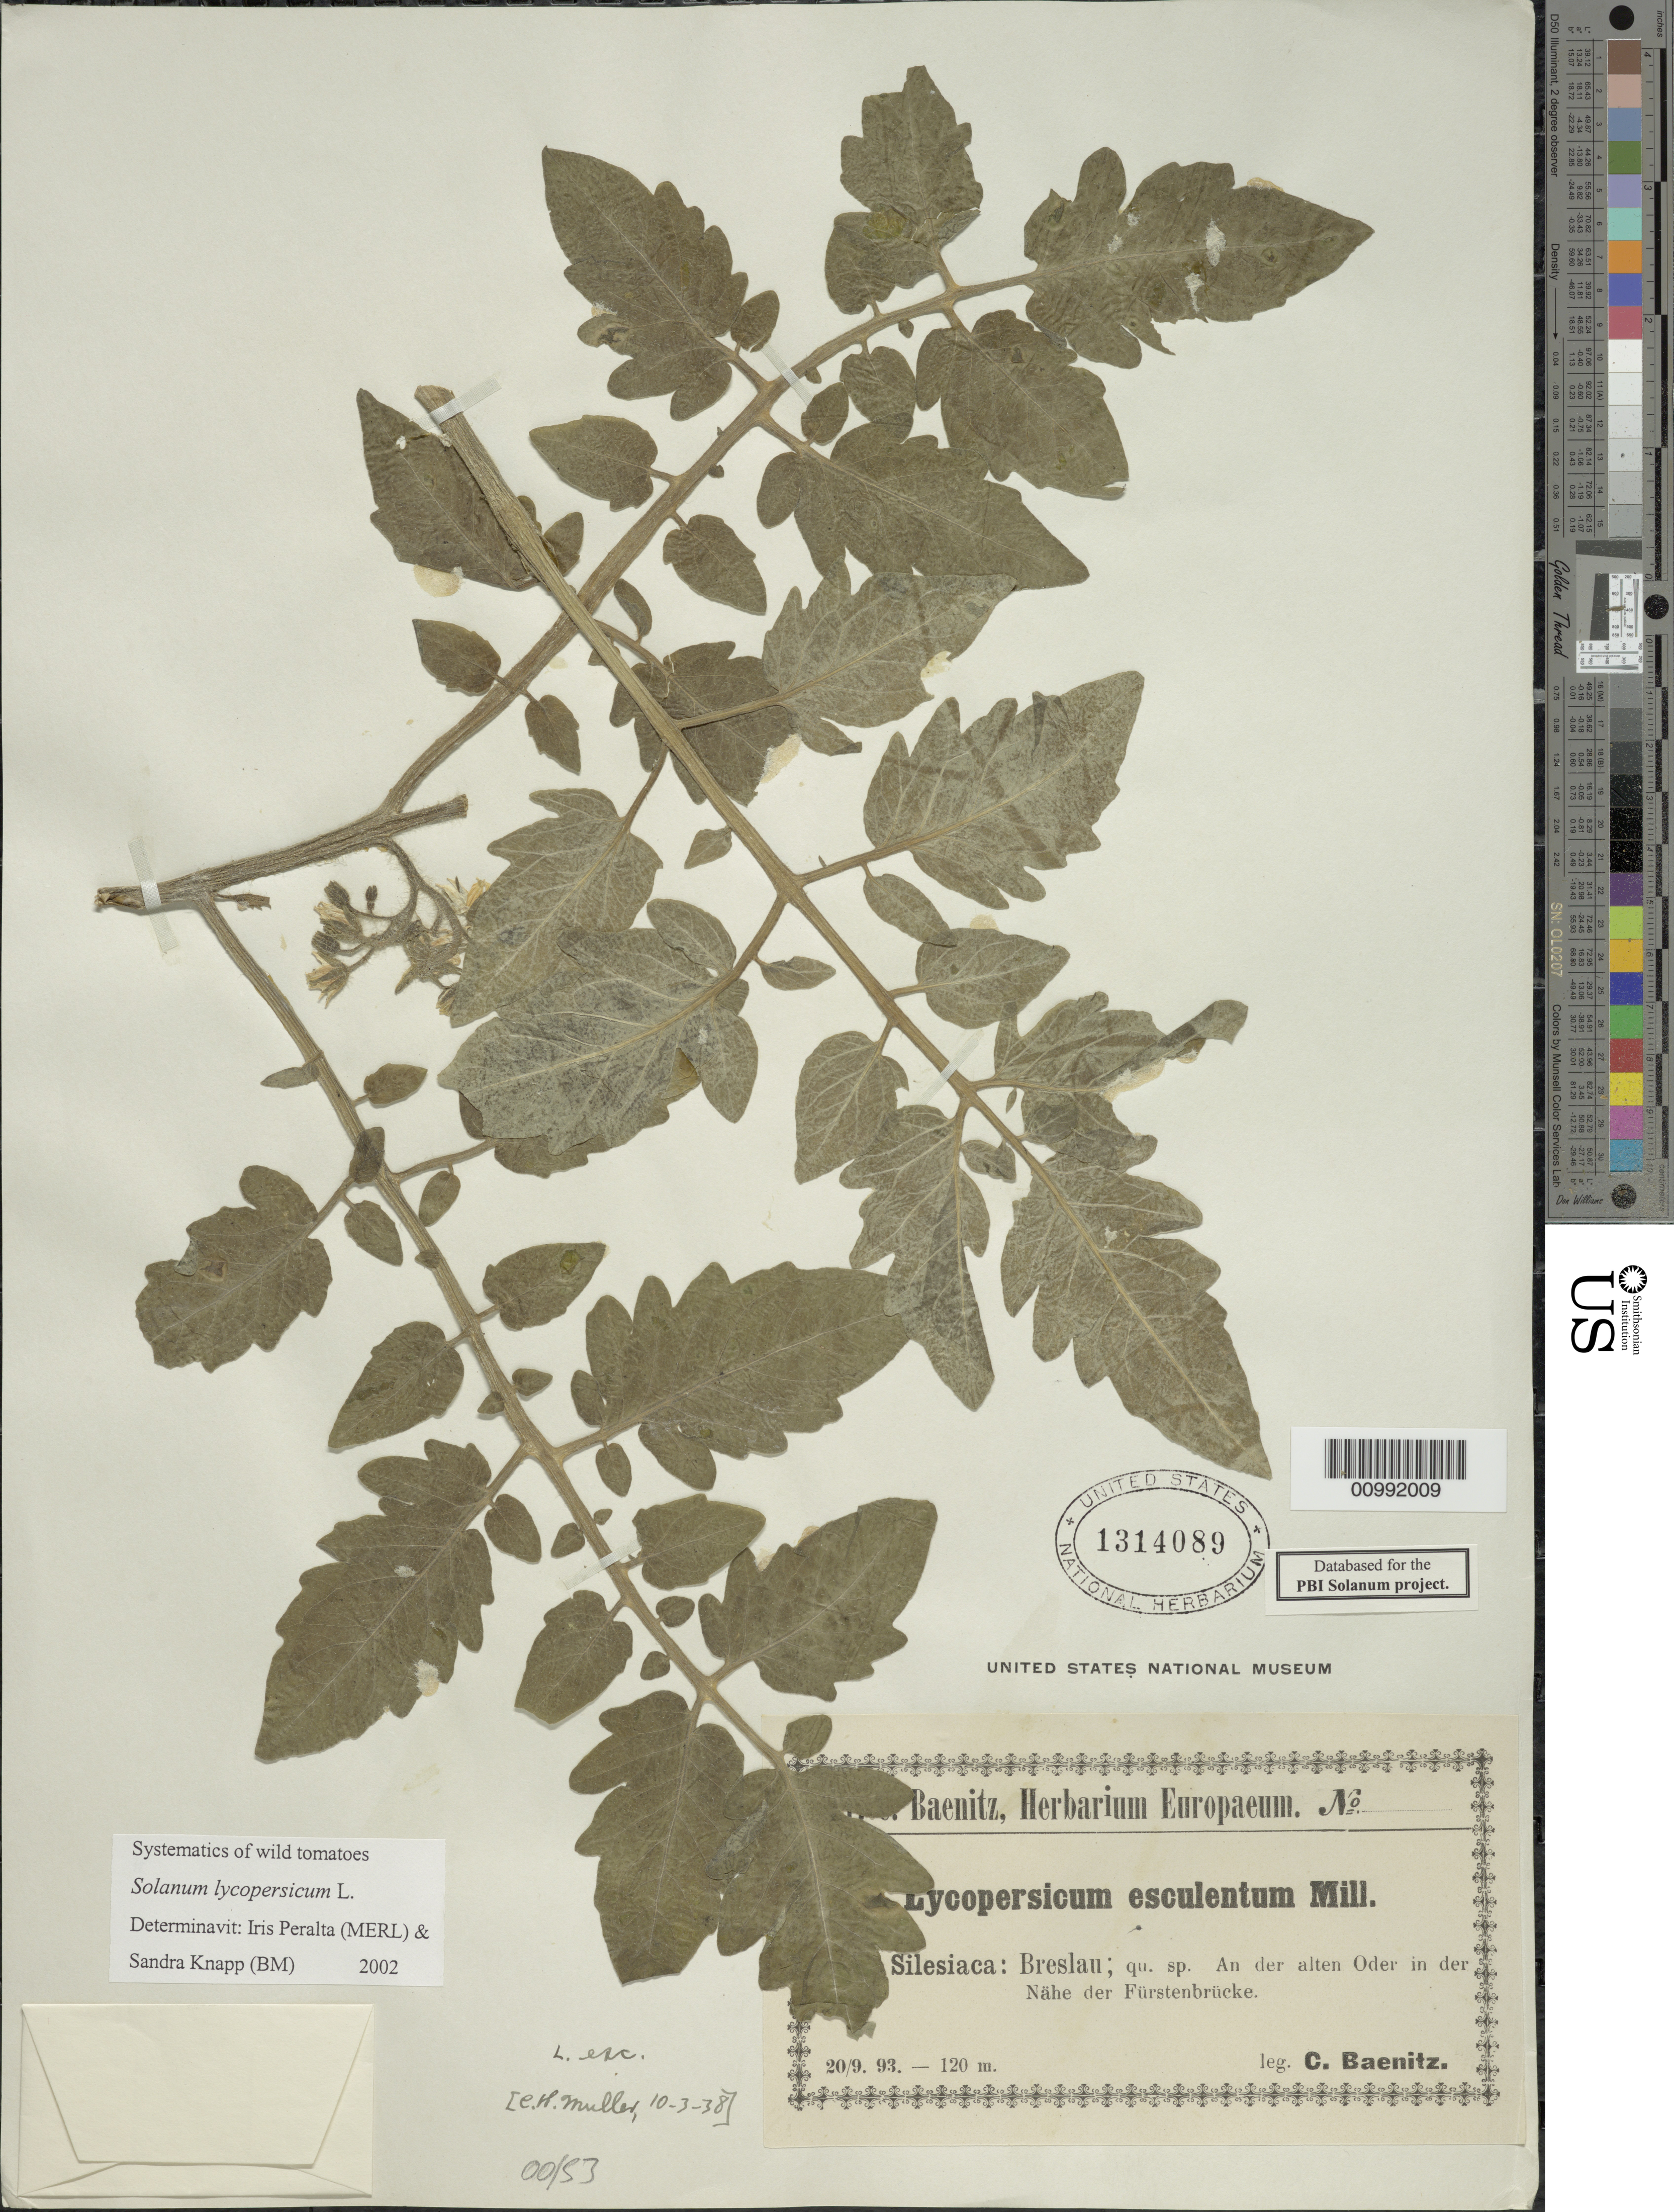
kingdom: Plantae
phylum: Tracheophyta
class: Magnoliopsida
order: Solanales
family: Solanaceae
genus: Solanum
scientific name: Solanum lycopersicum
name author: L.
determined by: Peralta, Iris E.; Knapp, S. D.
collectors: C. G. Baenitz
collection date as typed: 20 Sep 1893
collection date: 1893-09-20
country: Germany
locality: Breslau, an der alter Oder in der Nahe der Frustenbrucke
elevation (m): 120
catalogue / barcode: US 1314089